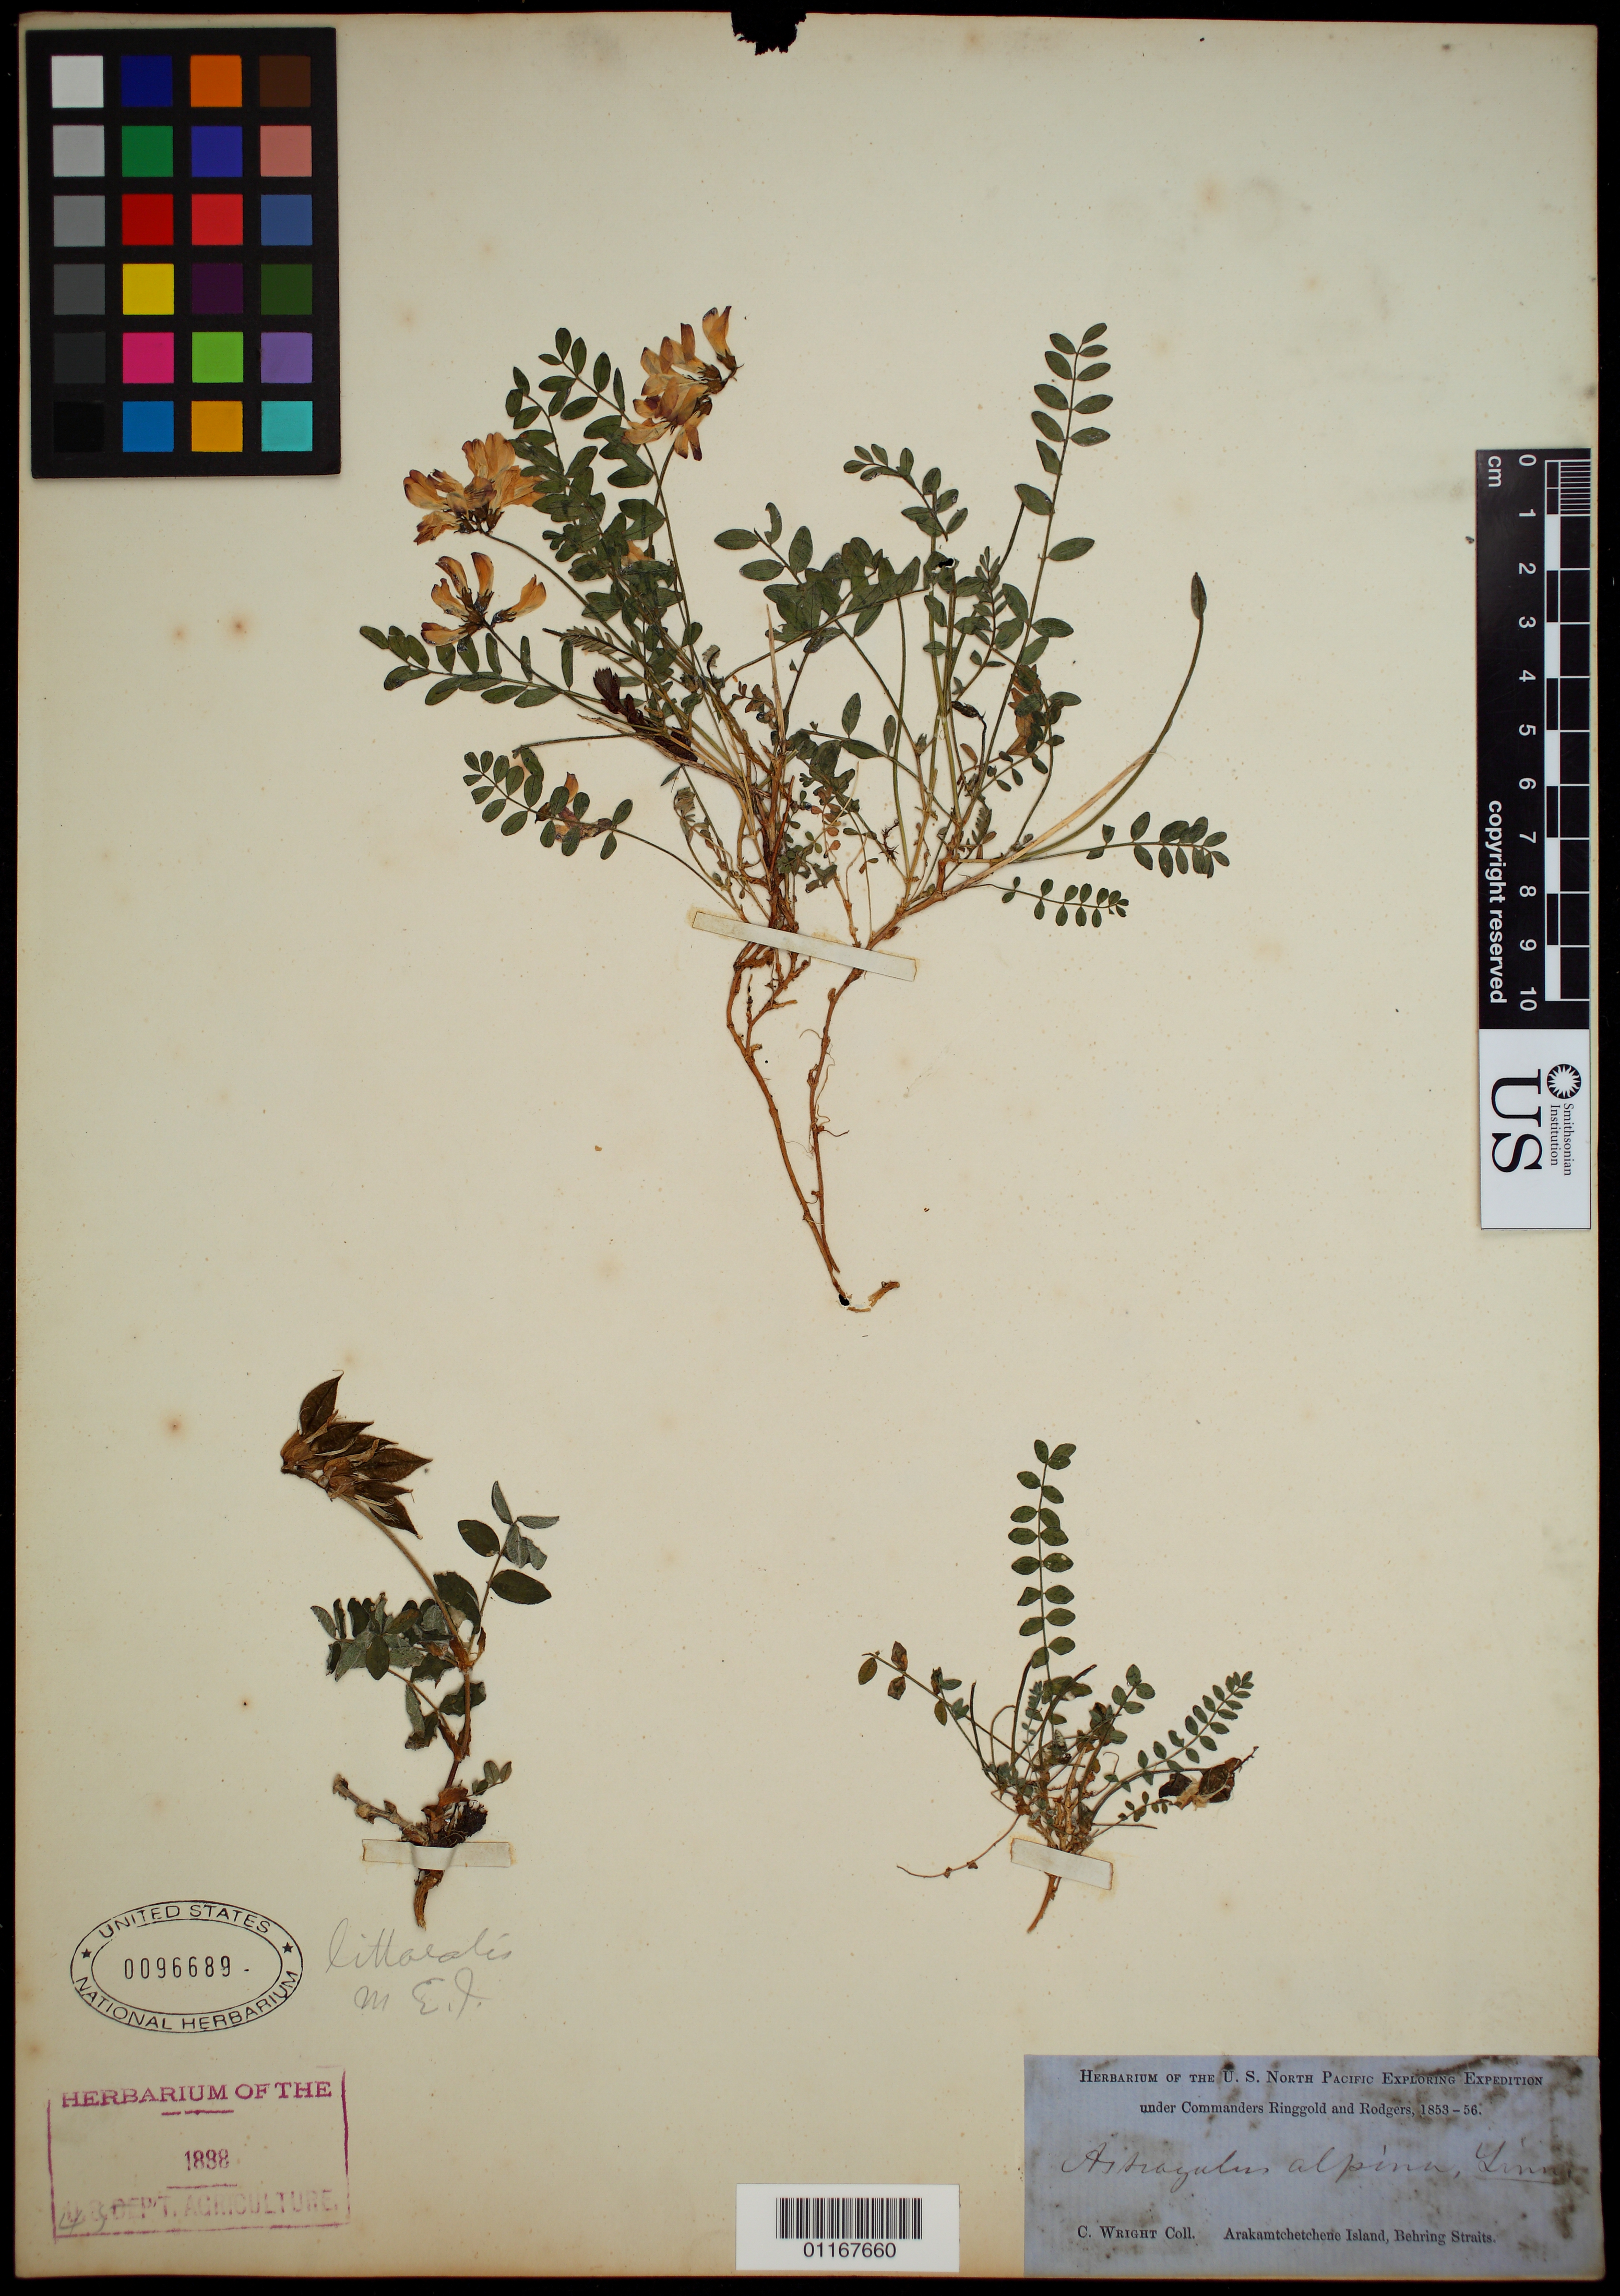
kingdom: Plantae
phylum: Tracheophyta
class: Magnoliopsida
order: Fabales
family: Fabaceae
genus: Astragalus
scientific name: Astragalus alpinus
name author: L.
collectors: C. Wright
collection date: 1853/1856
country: Russian Federation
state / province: Chukotka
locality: Arakamtchetchene I. Bering Straits.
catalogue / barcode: US 96689